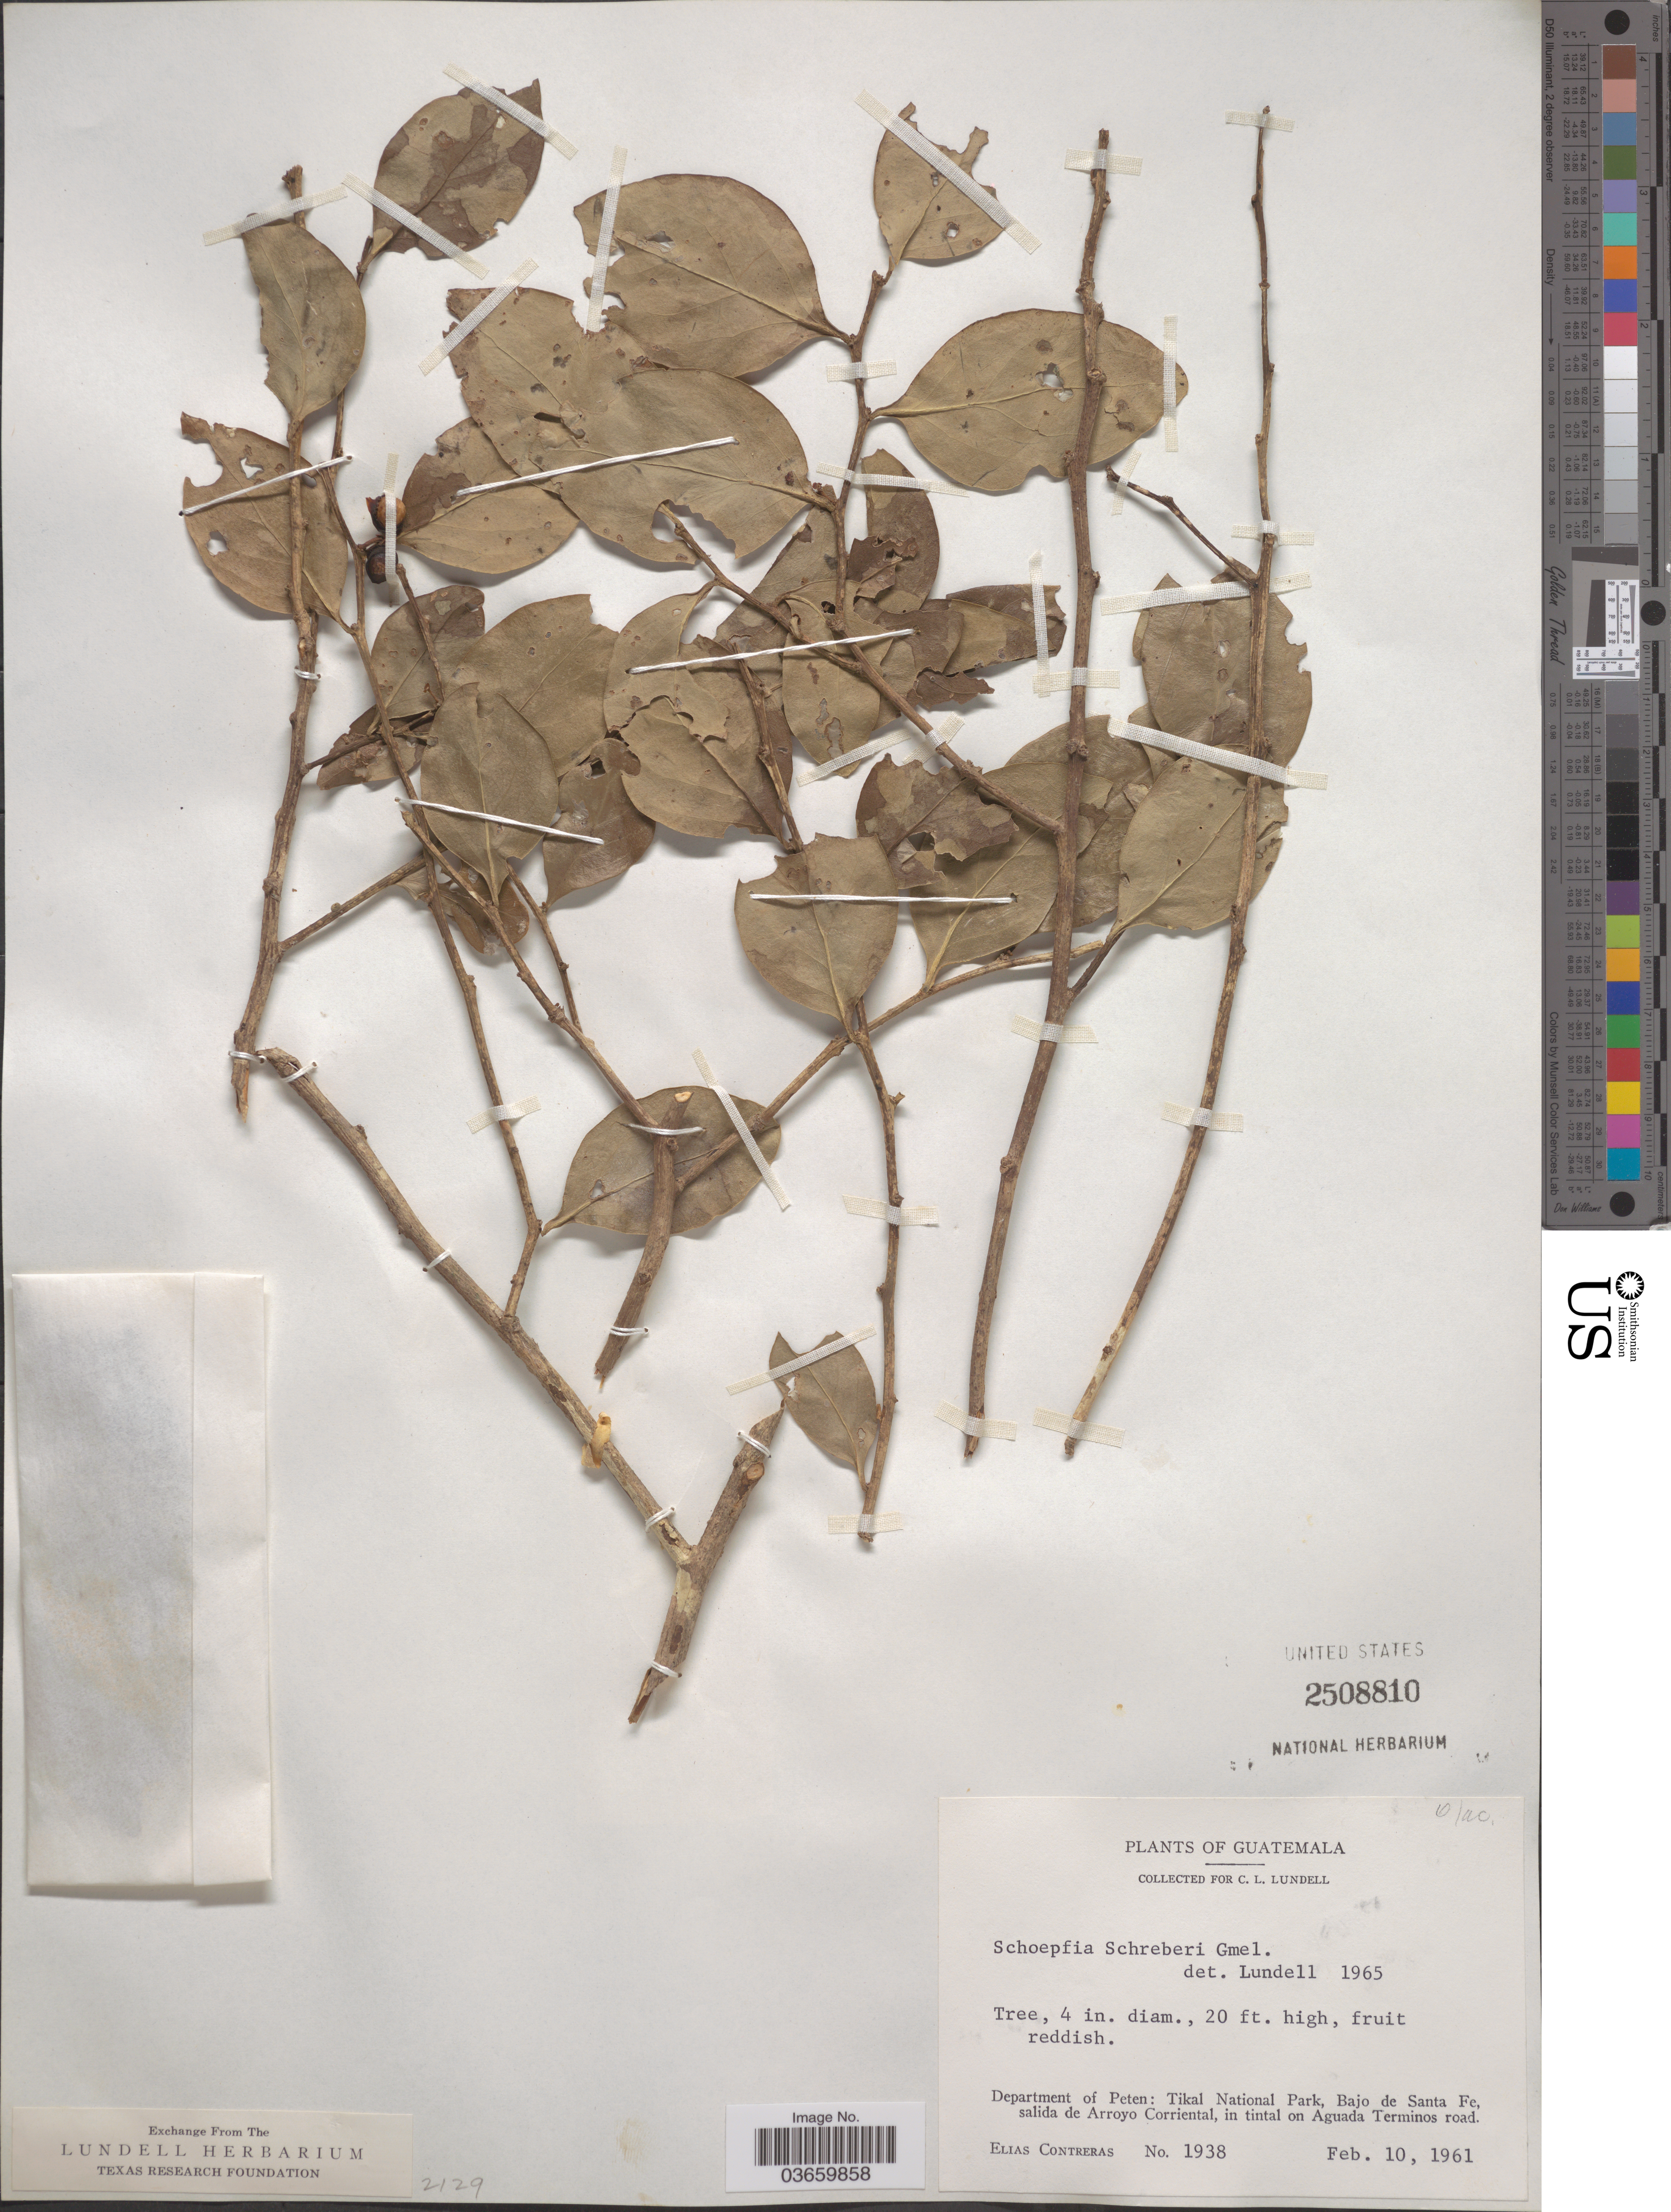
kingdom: Plantae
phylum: Tracheophyta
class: Magnoliopsida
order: Santalales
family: Schoepfiaceae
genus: Schoepfia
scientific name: Schoepfia schreberi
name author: J.F. Gmel.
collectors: E. Contreras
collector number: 1938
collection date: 1961-02-10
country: Guatemala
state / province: El Petén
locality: Department of Peten: Tikal National Park, Bajo de Santa Fe, salida de Arroyo Corriental, in tintal on Aguada Terminos road.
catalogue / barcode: US 2508810